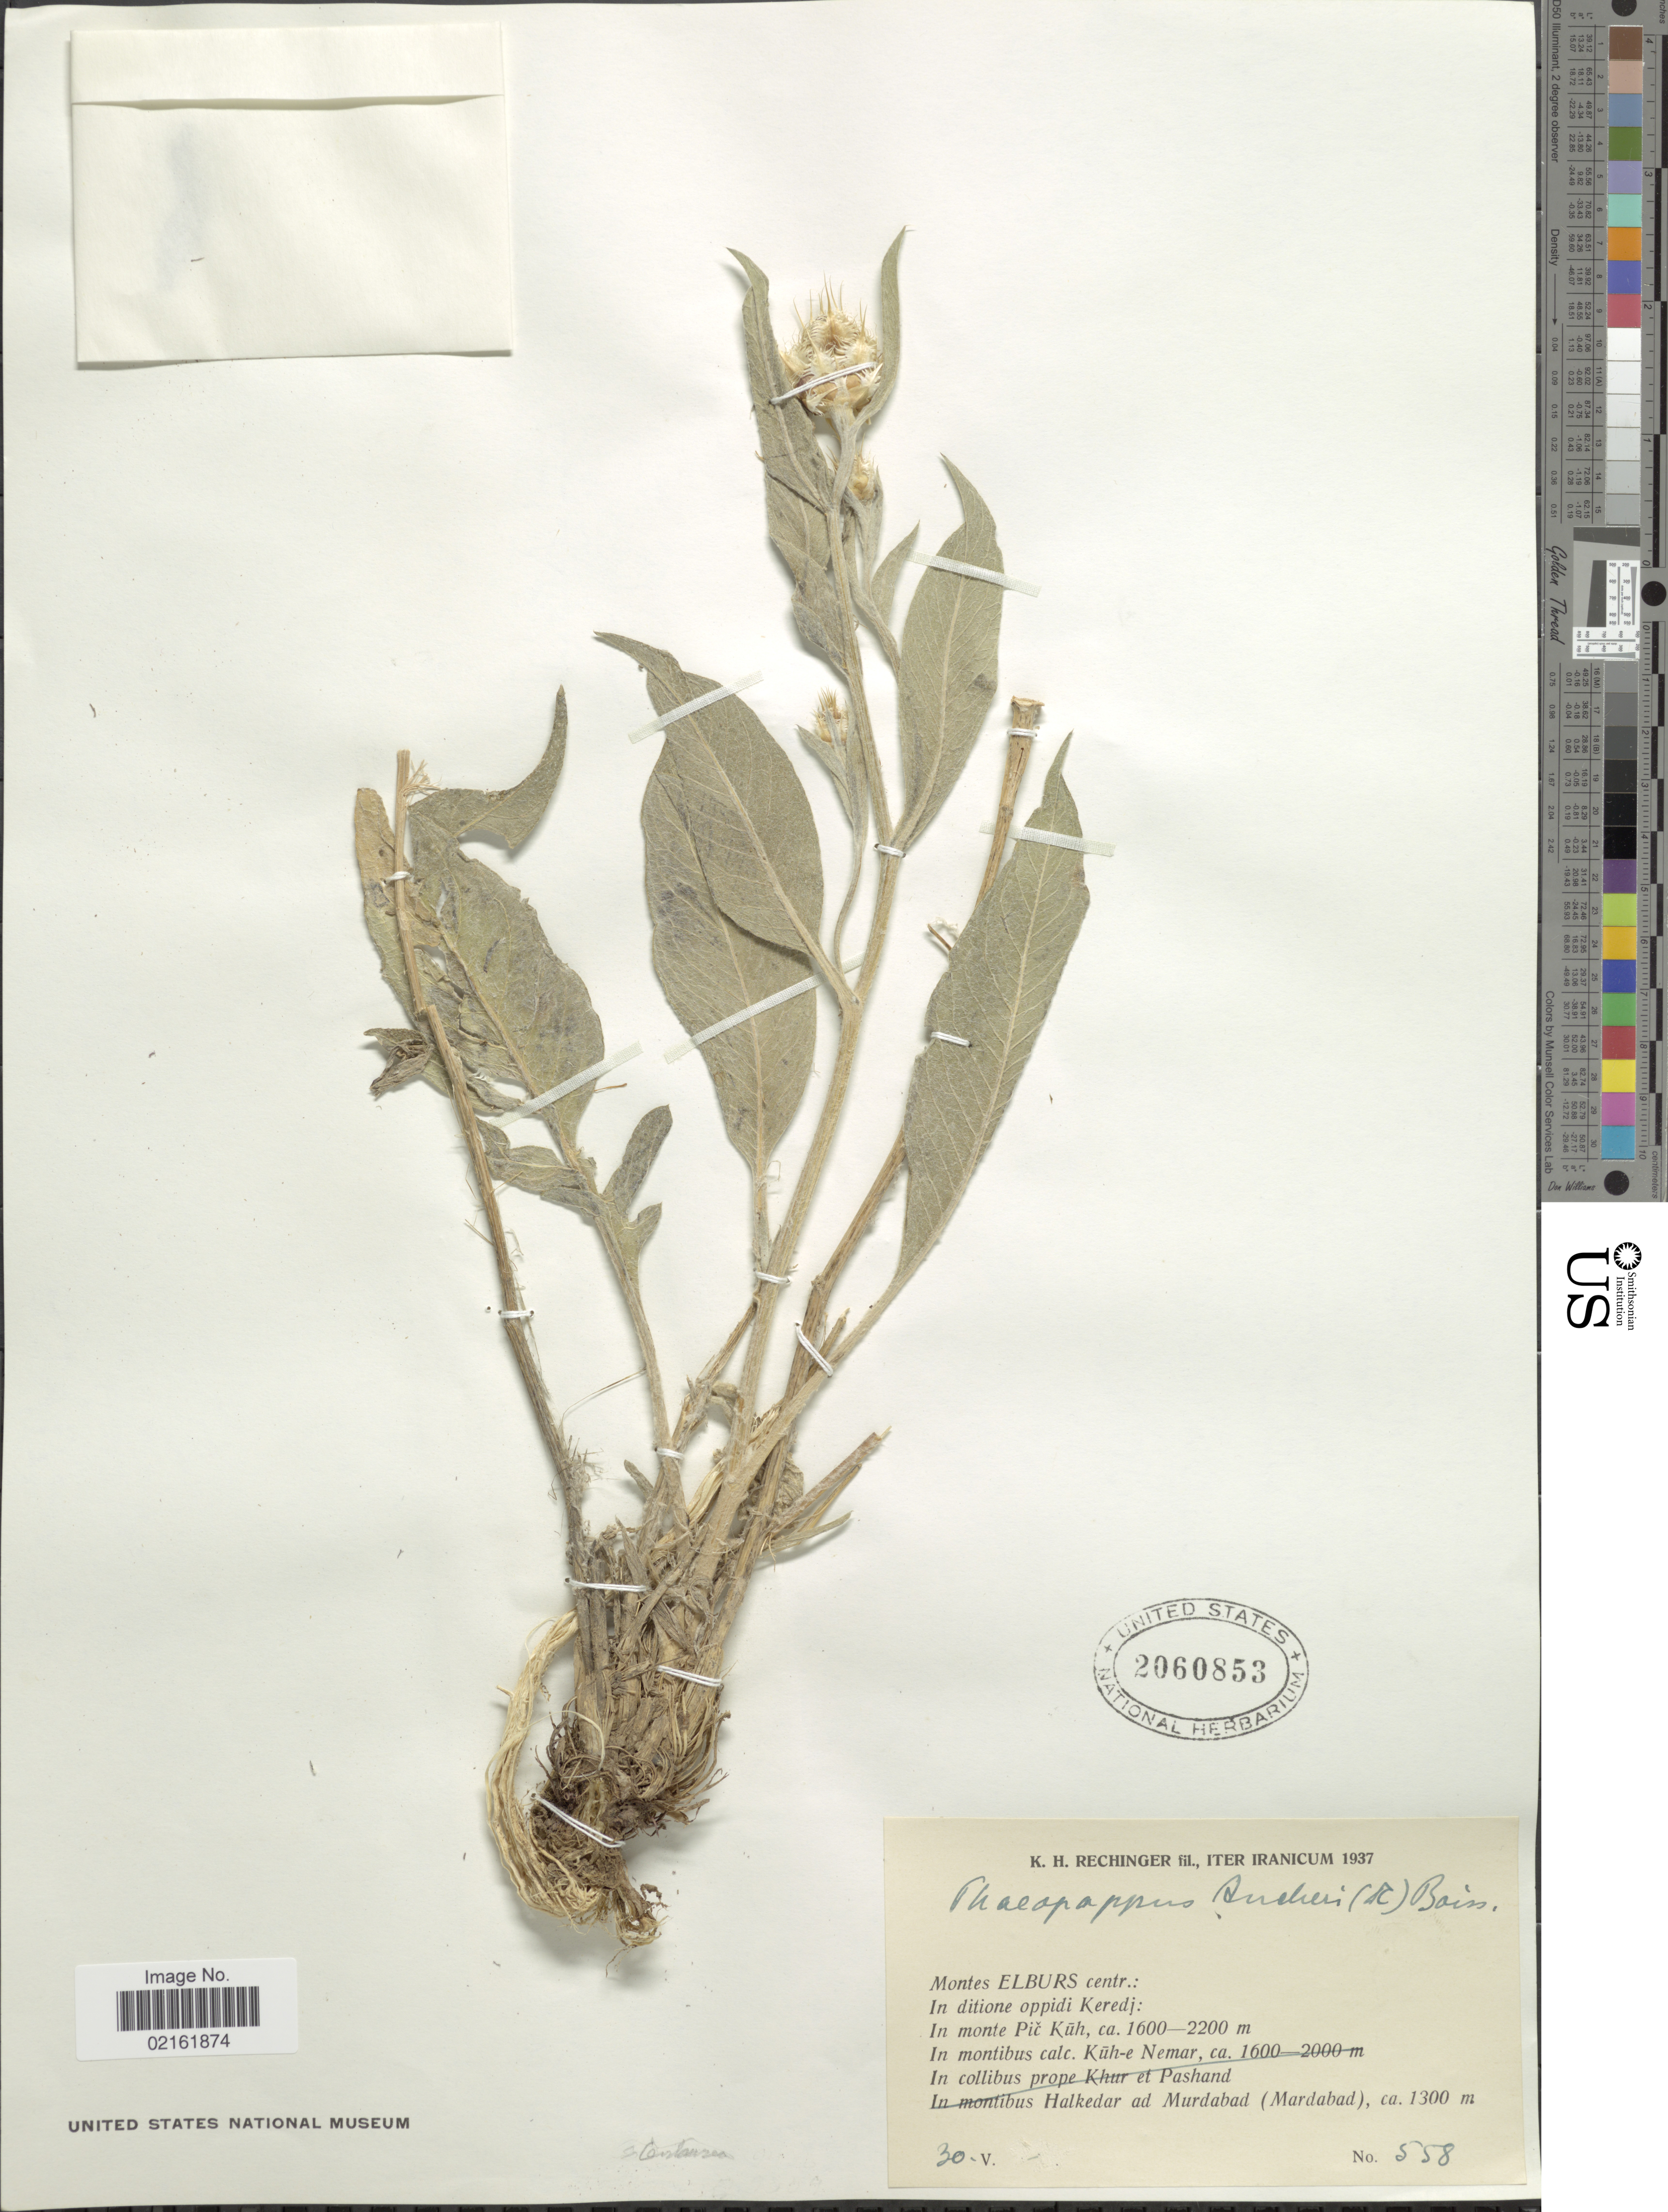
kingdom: Plantae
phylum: Tracheophyta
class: Magnoliopsida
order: Asterales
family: Asteraceae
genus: Centaurea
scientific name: Centaurea aucheri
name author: (DC.) Wagenitz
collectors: K. H. Rechinger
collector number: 558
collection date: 1937-05-30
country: Iran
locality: Montes Elburs centr.: in ditione oppidi Keredj. In monte calc. Küh-e Nemar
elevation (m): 1600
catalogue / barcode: US 2060853